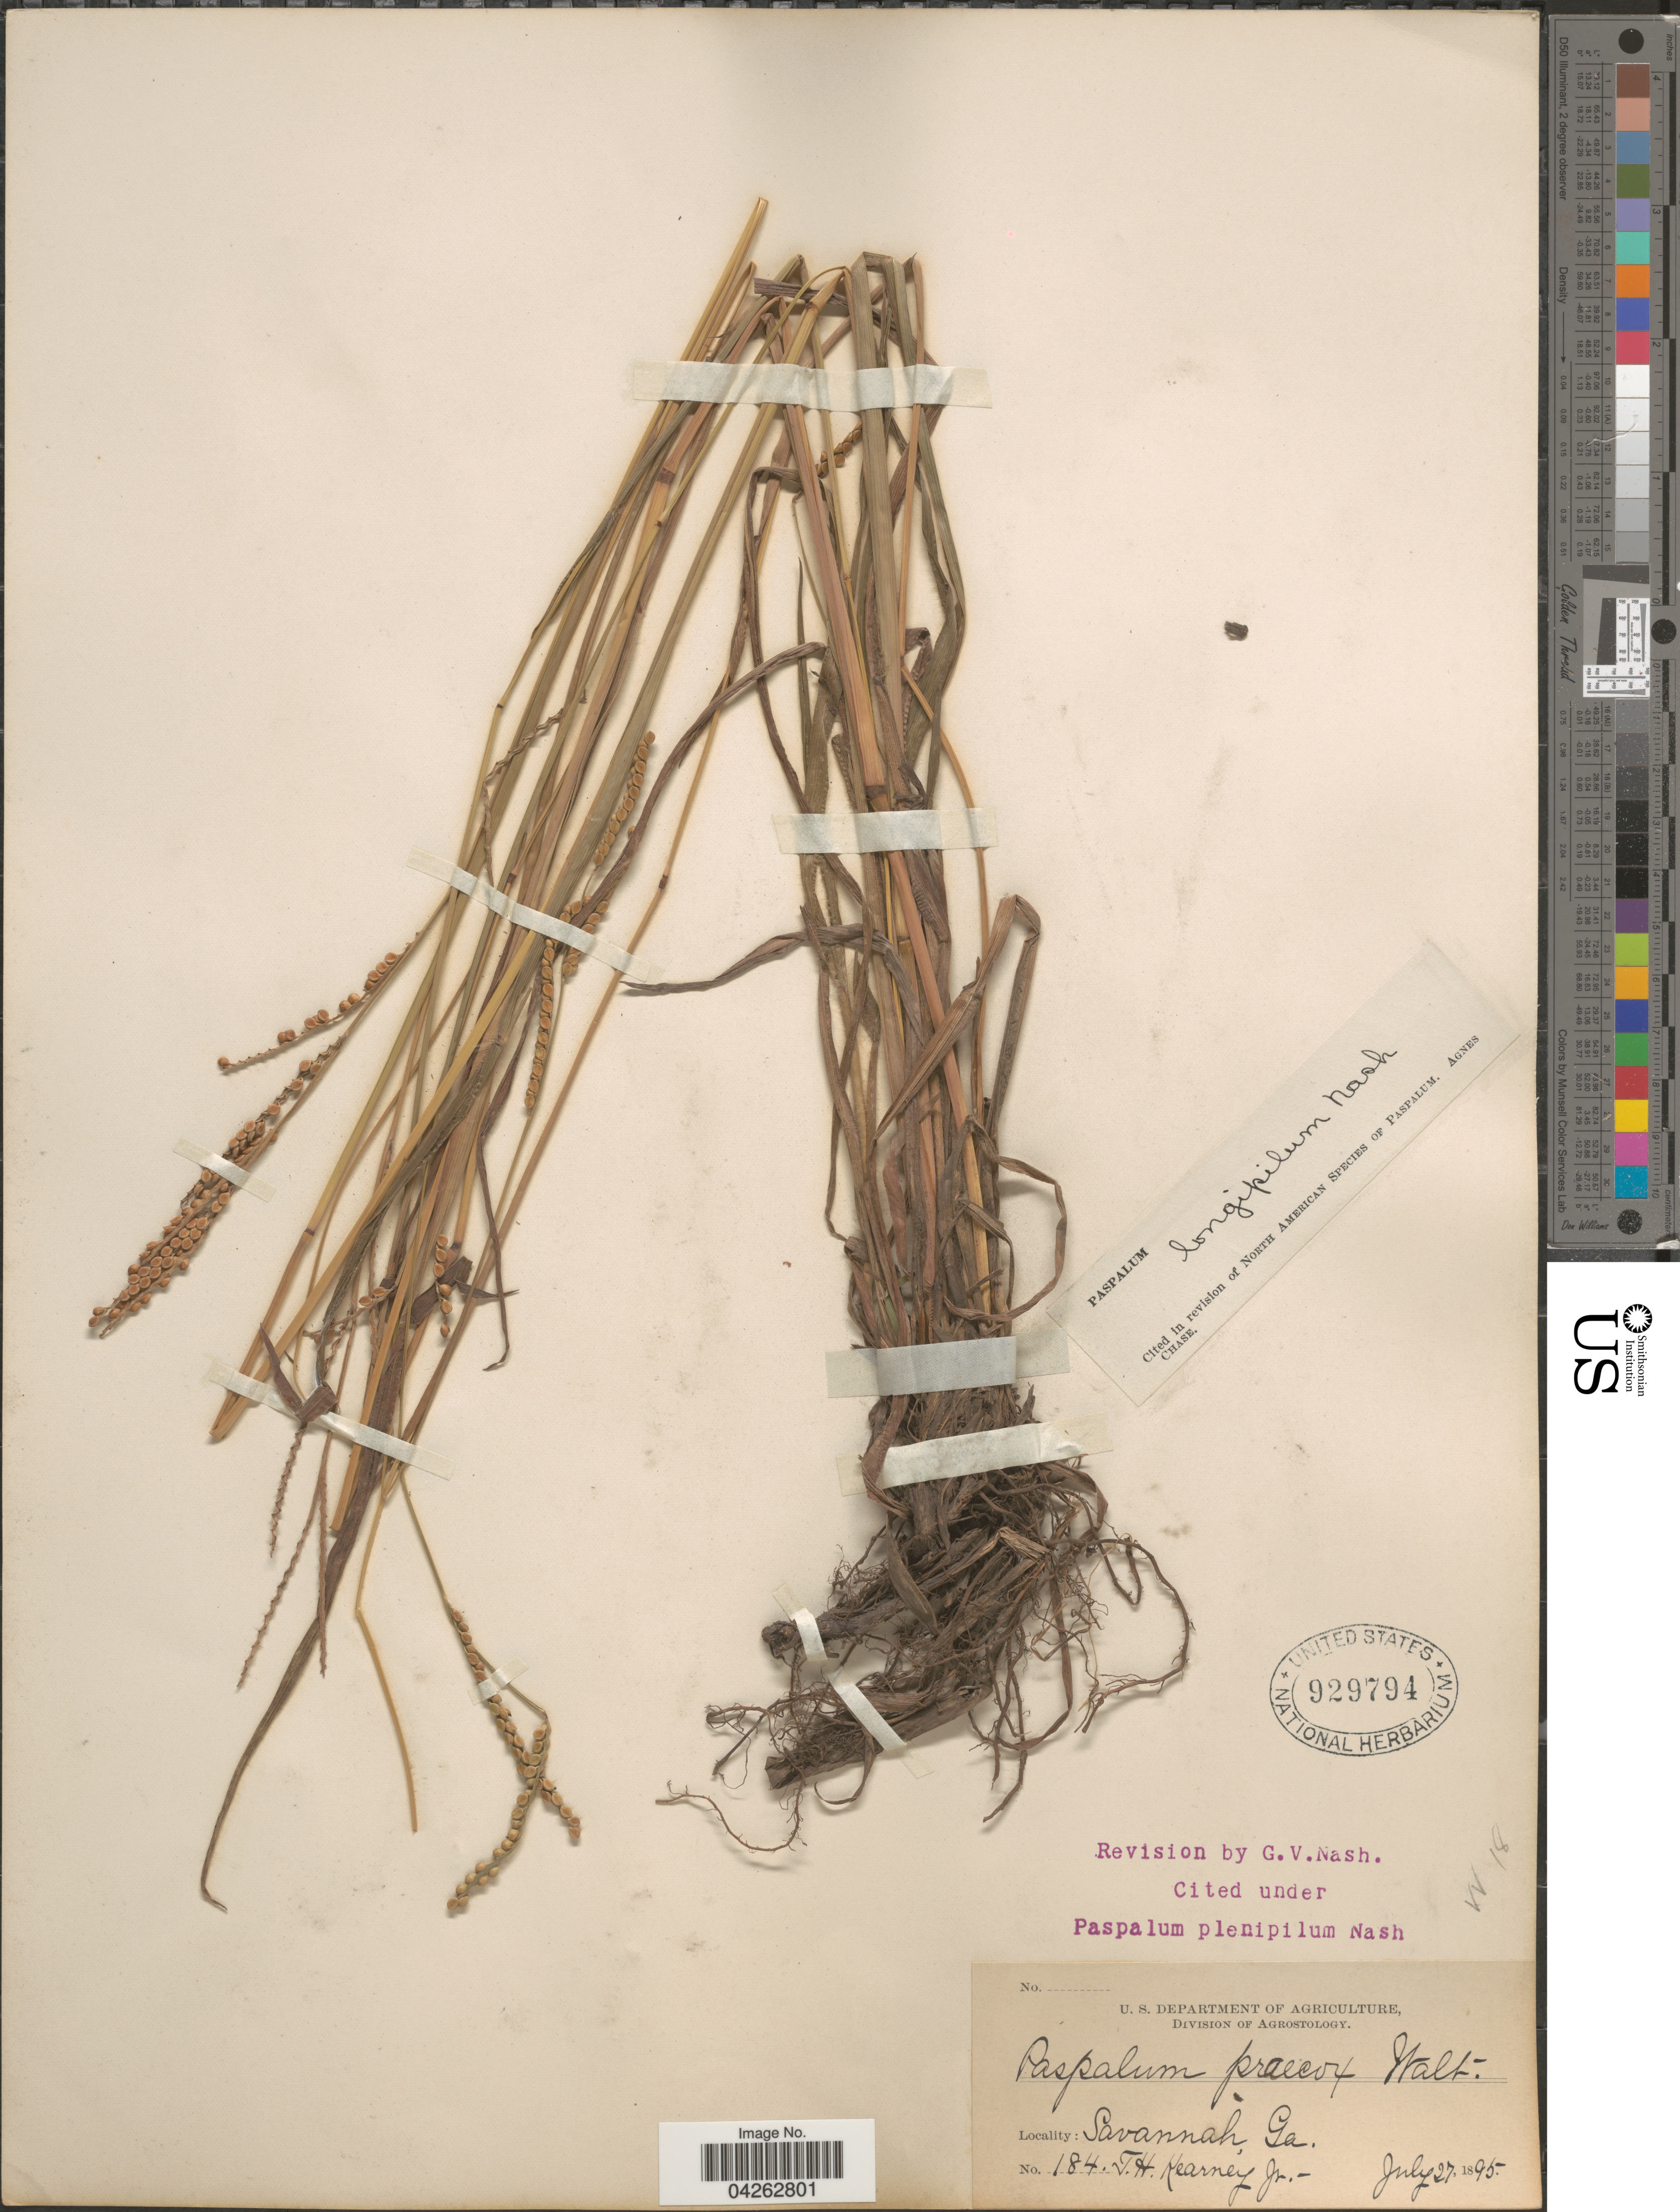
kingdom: Plantae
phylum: Tracheophyta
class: Liliopsida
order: Poales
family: Poaceae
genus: Paspalum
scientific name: Paspalum longipilum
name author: Nash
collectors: T. H. Kearney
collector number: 184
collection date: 1895-07-27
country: United States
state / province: Georgia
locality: Savannah.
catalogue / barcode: US 929794